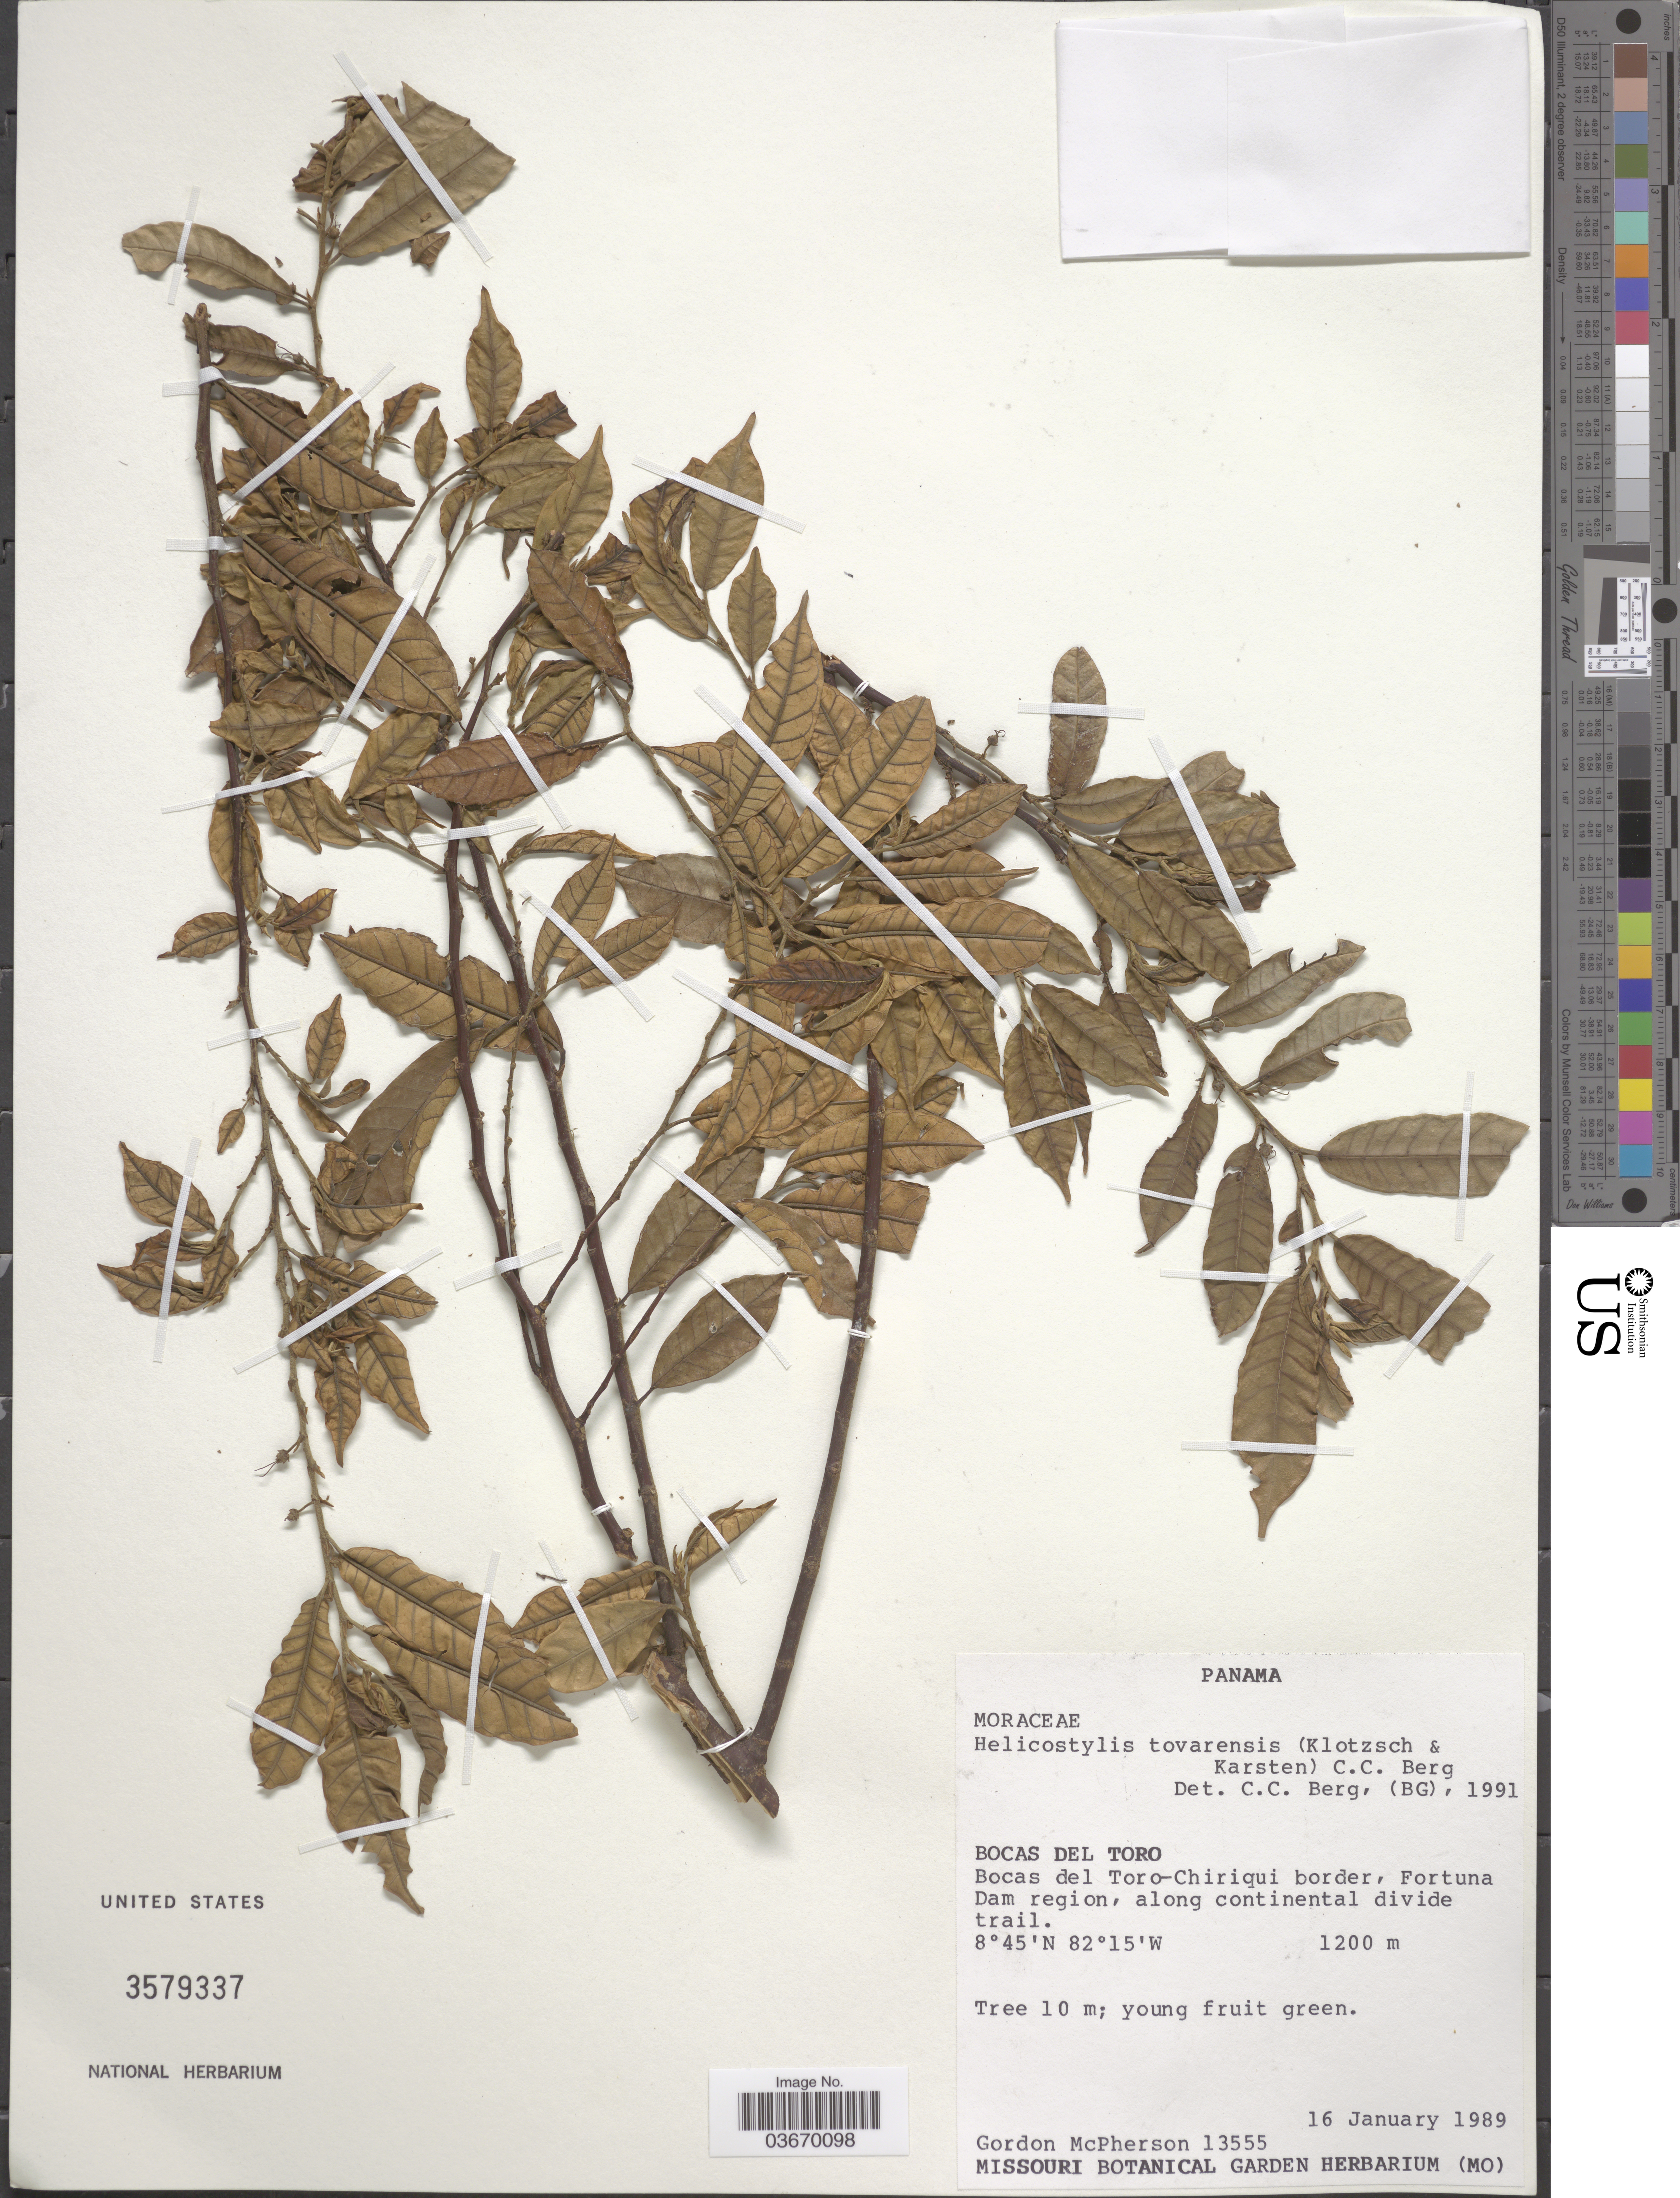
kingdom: Plantae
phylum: Tracheophyta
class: Magnoliopsida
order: Rosales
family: Moraceae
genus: Helicostylis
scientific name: Helicostylis tovarensis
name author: (Klotzsch & H. Karst.) C.C. Berg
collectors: G. McPherson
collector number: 13555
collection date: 1989-01-16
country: Panama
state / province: Bocas del Toro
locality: Bocas del Toro-Chiriqui border, Fortuna Dam region, along continental divide trail.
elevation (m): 1200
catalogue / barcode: US 3579337